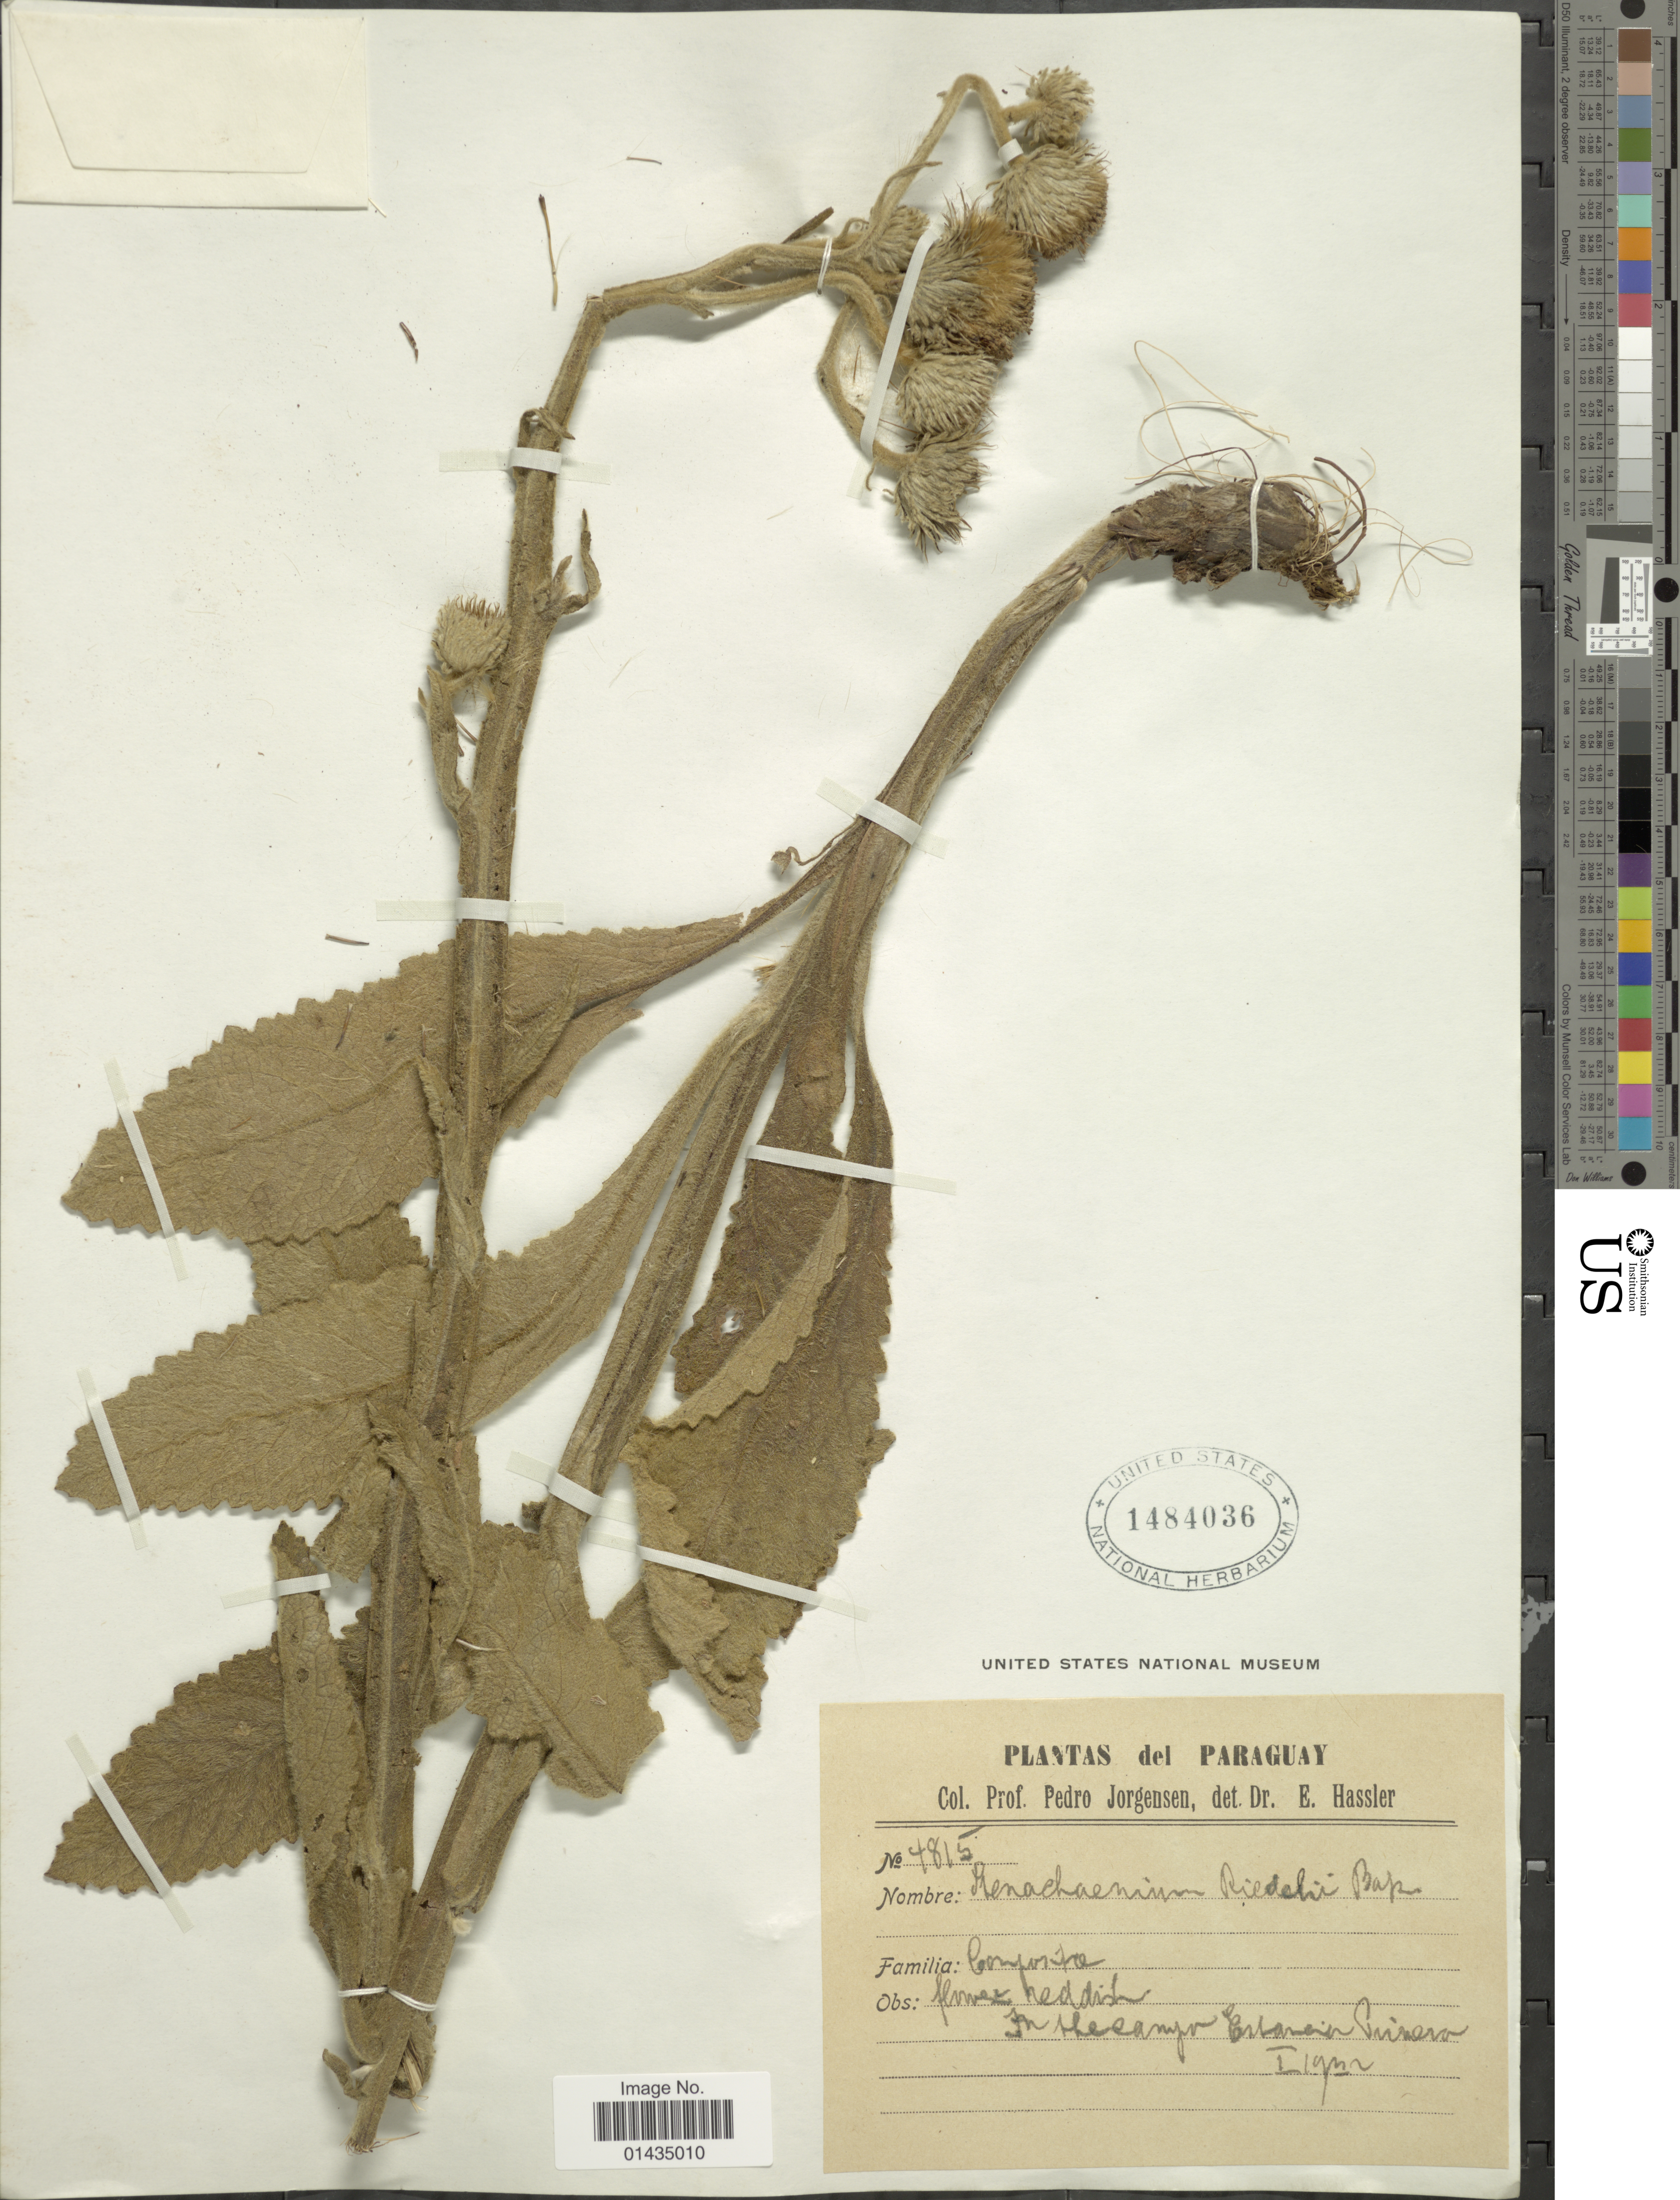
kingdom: Plantae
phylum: Tracheophyta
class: Magnoliopsida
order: Asterales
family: Asteraceae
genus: Stenachaenium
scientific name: Stenachaenium riedelli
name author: Baker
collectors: P. Jörgensen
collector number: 4815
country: Paraguay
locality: Thesanyo Catara Pinera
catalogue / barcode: US 1484036